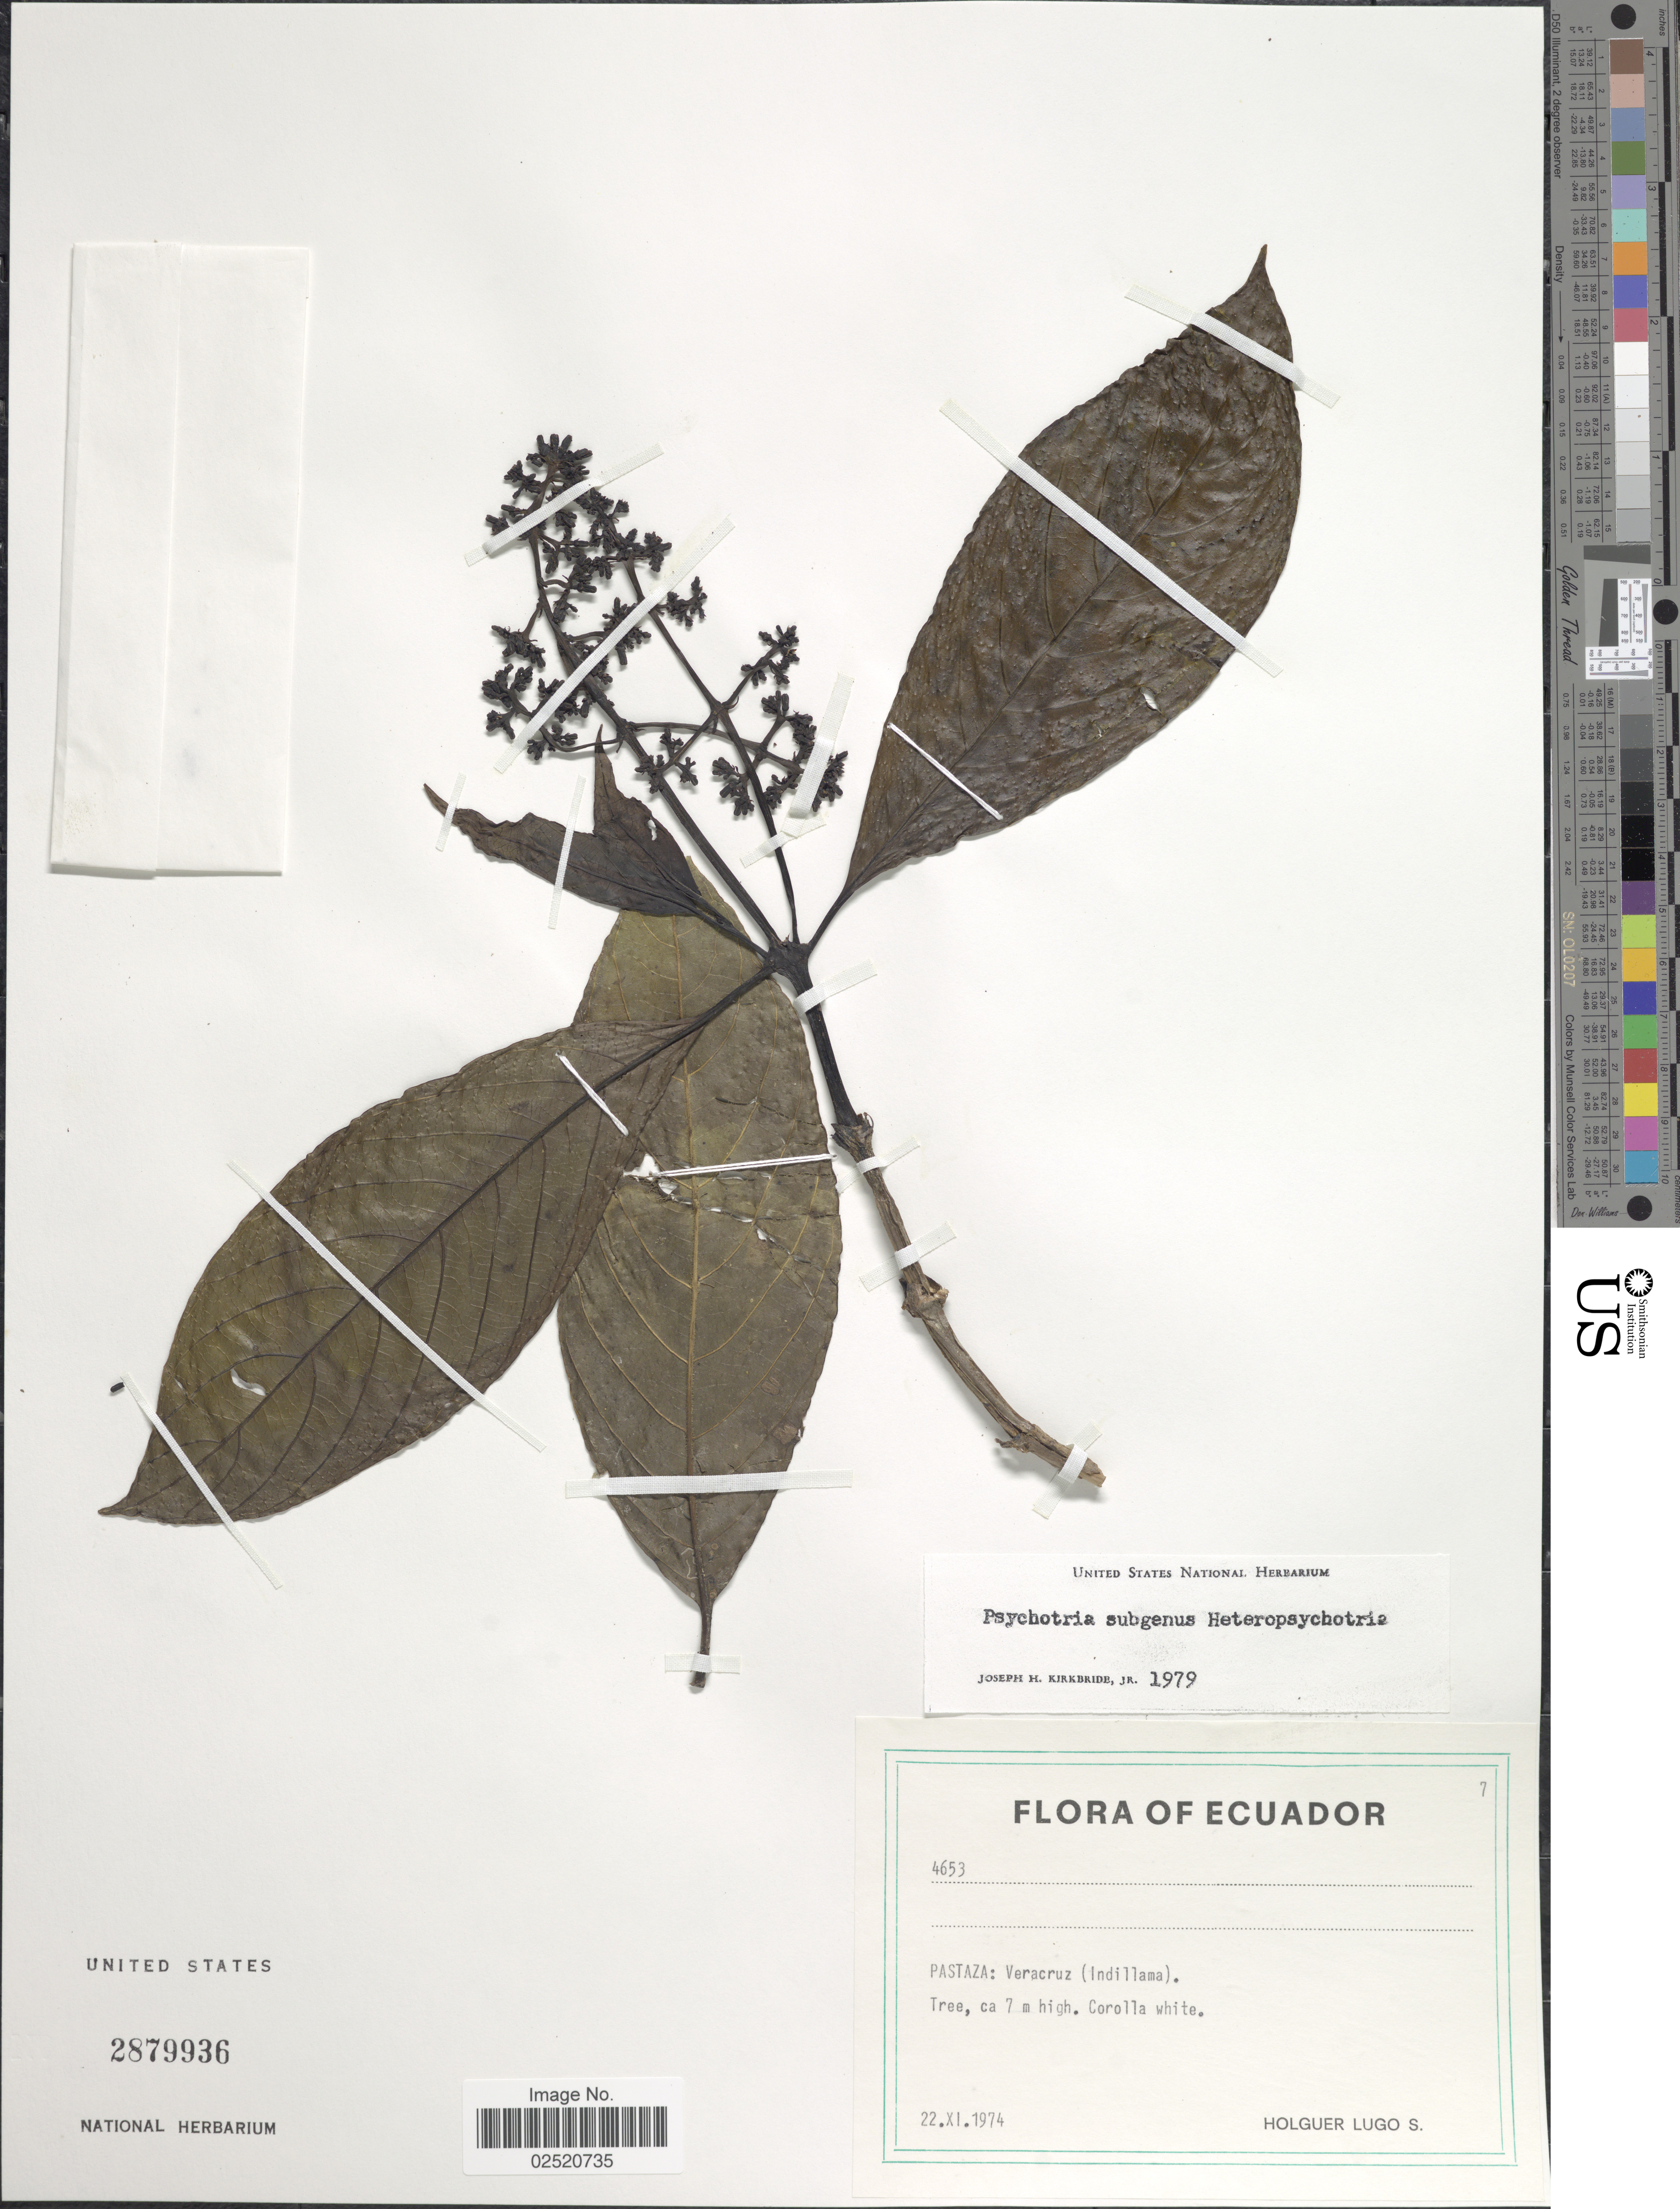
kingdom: Plantae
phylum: Tracheophyta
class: Magnoliopsida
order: Gentianales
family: Rubiaceae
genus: Psychotria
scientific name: Psychotria sp.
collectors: H. Lugo S.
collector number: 4653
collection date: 1974-11-22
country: Ecuador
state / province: Pastaza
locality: Veracruz (Indillama)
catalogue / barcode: US 2879936